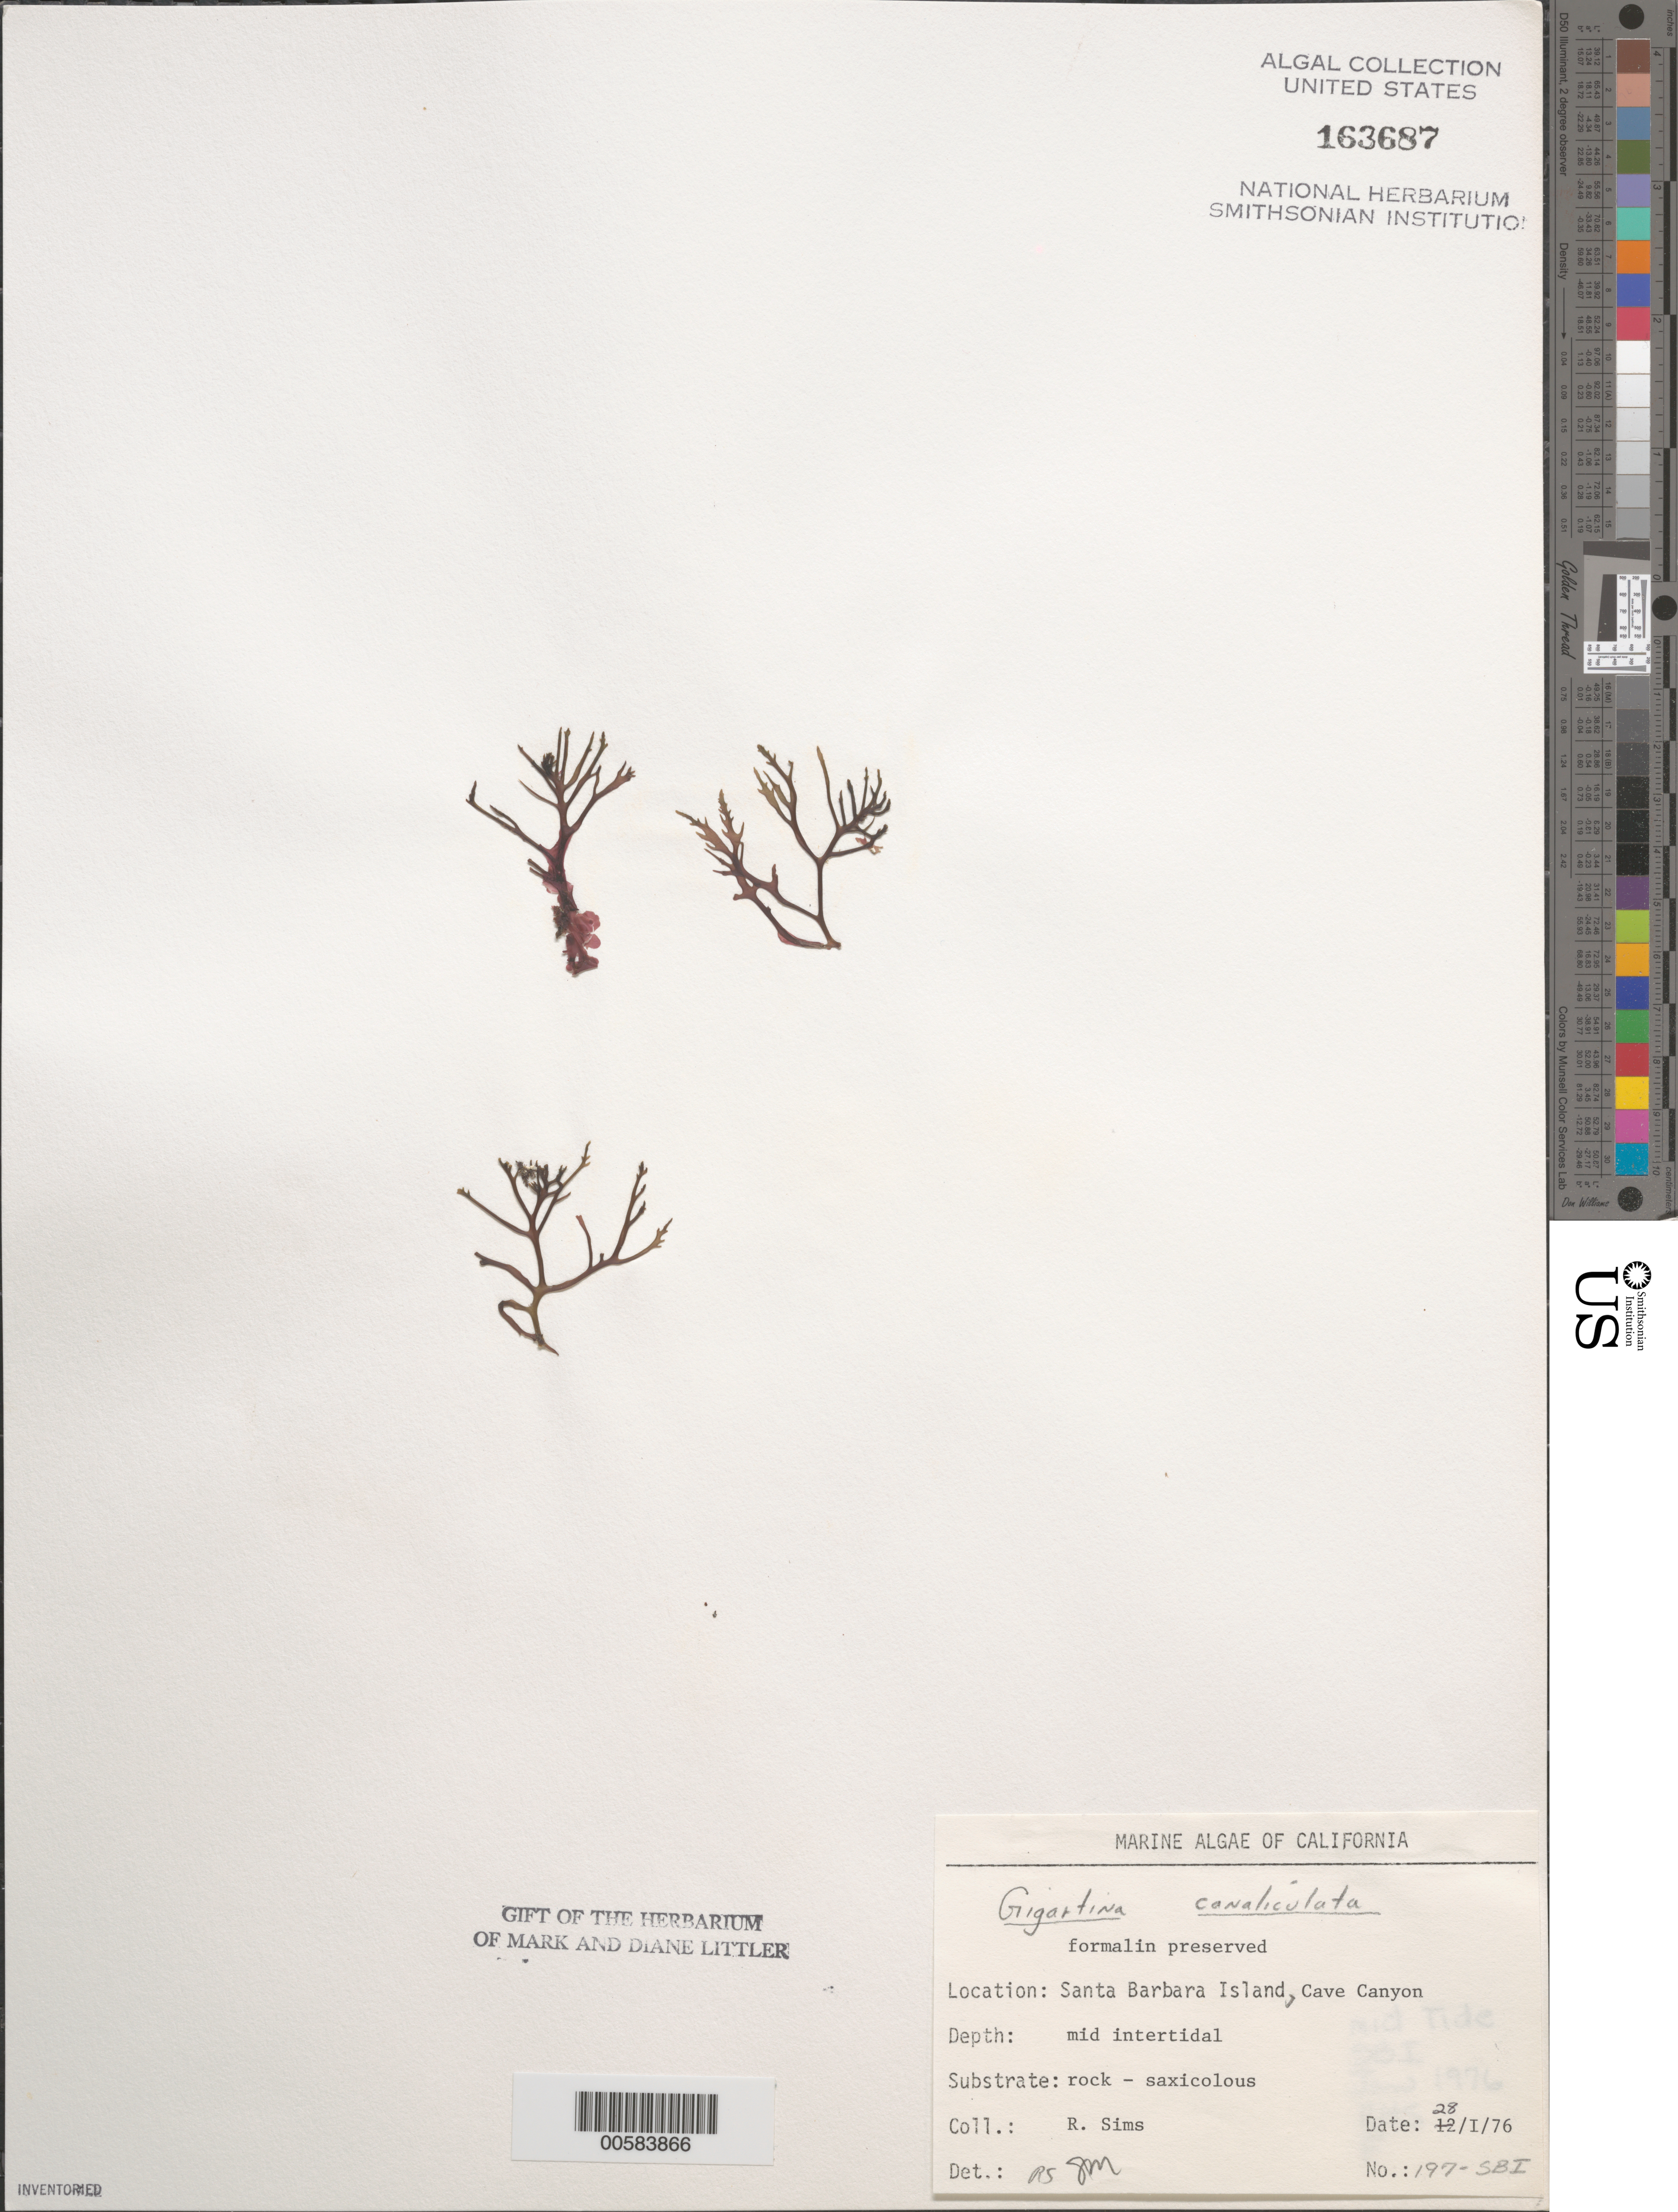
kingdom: Plantae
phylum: Rhodophyta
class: Florideophyceae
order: Gigartinales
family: Gigartinaceae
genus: Chondracanthus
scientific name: Chondracanthus canaliculatus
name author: (Harv.) Guiry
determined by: Algae name updating Project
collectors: R. H. Sims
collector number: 197-sbi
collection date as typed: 28 Jan 1976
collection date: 1976-01-28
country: United States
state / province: California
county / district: Santa Barbara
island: Santa Barbara Island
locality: Cave Canyon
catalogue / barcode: US 163687